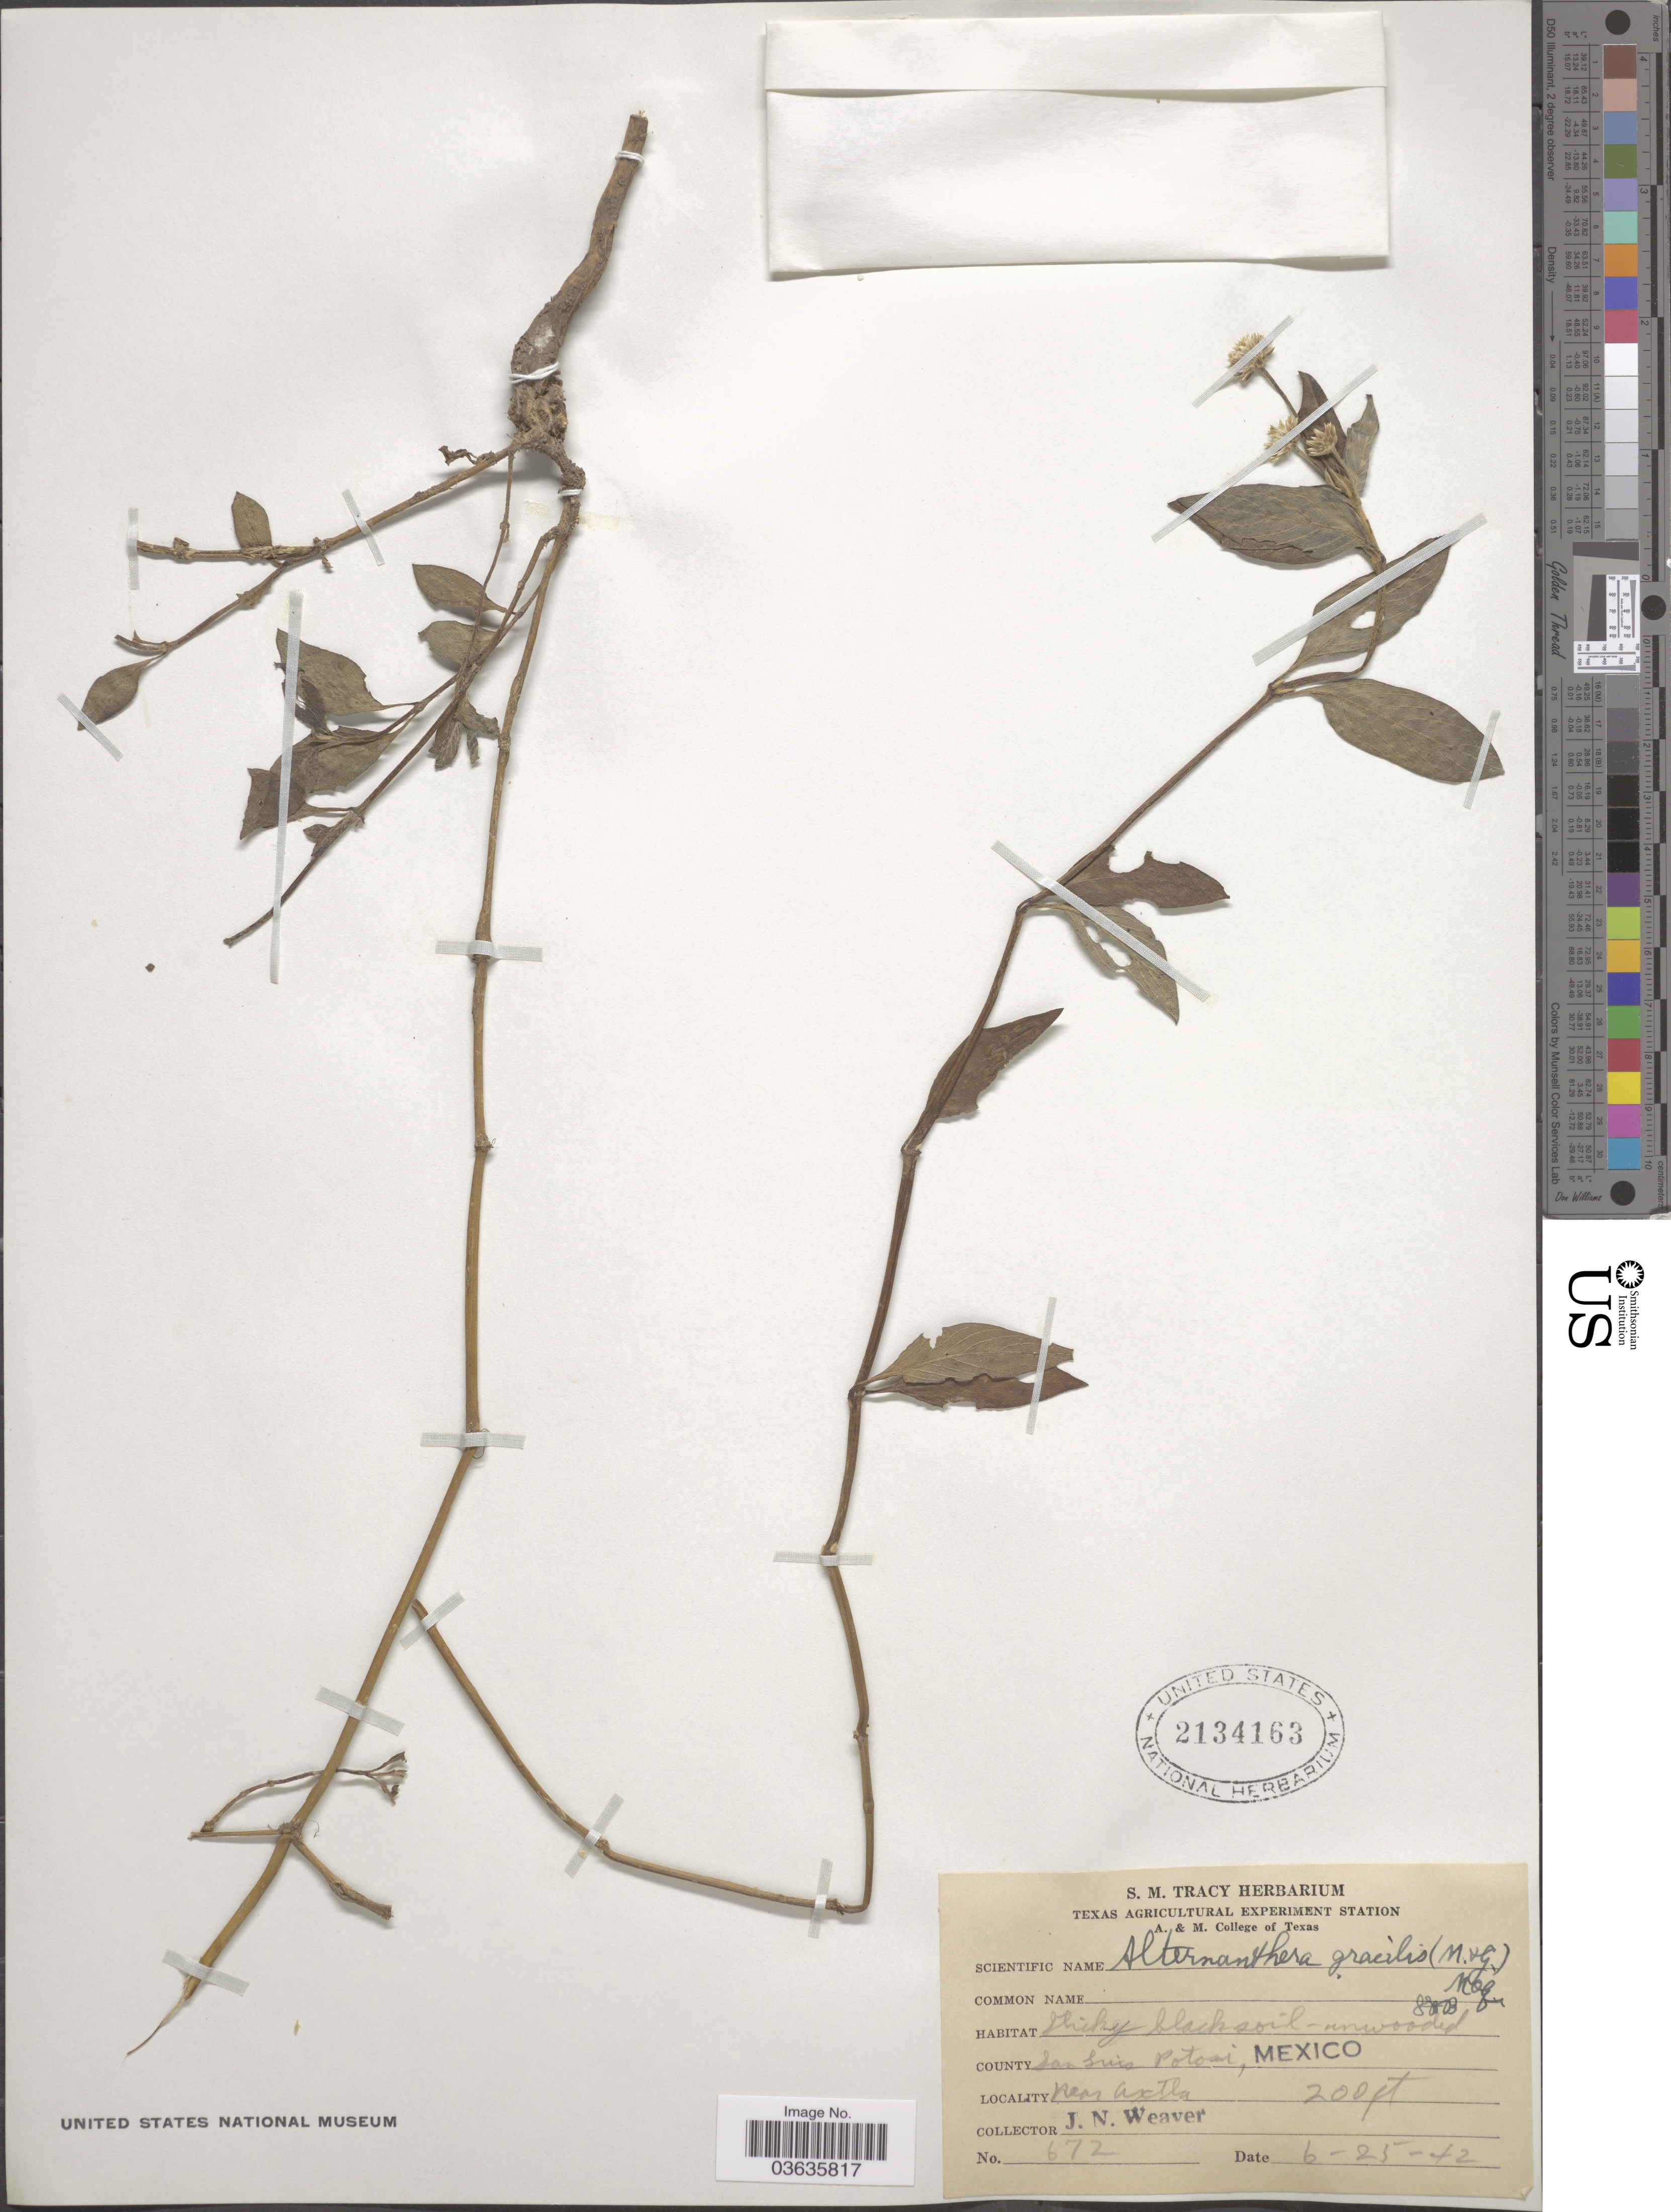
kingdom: Plantae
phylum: Tracheophyta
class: Magnoliopsida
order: Caryophyllales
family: Amaranthaceae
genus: Alternanthera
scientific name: Alternanthera gracilis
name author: (M. Martens & Galeotti) Loes.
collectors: J. N. Weaver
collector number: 672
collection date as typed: Transcribed d/m/y: 25/6/42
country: Mexico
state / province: San Luis Potosí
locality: Near Axtla.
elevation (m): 61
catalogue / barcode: US 2134163